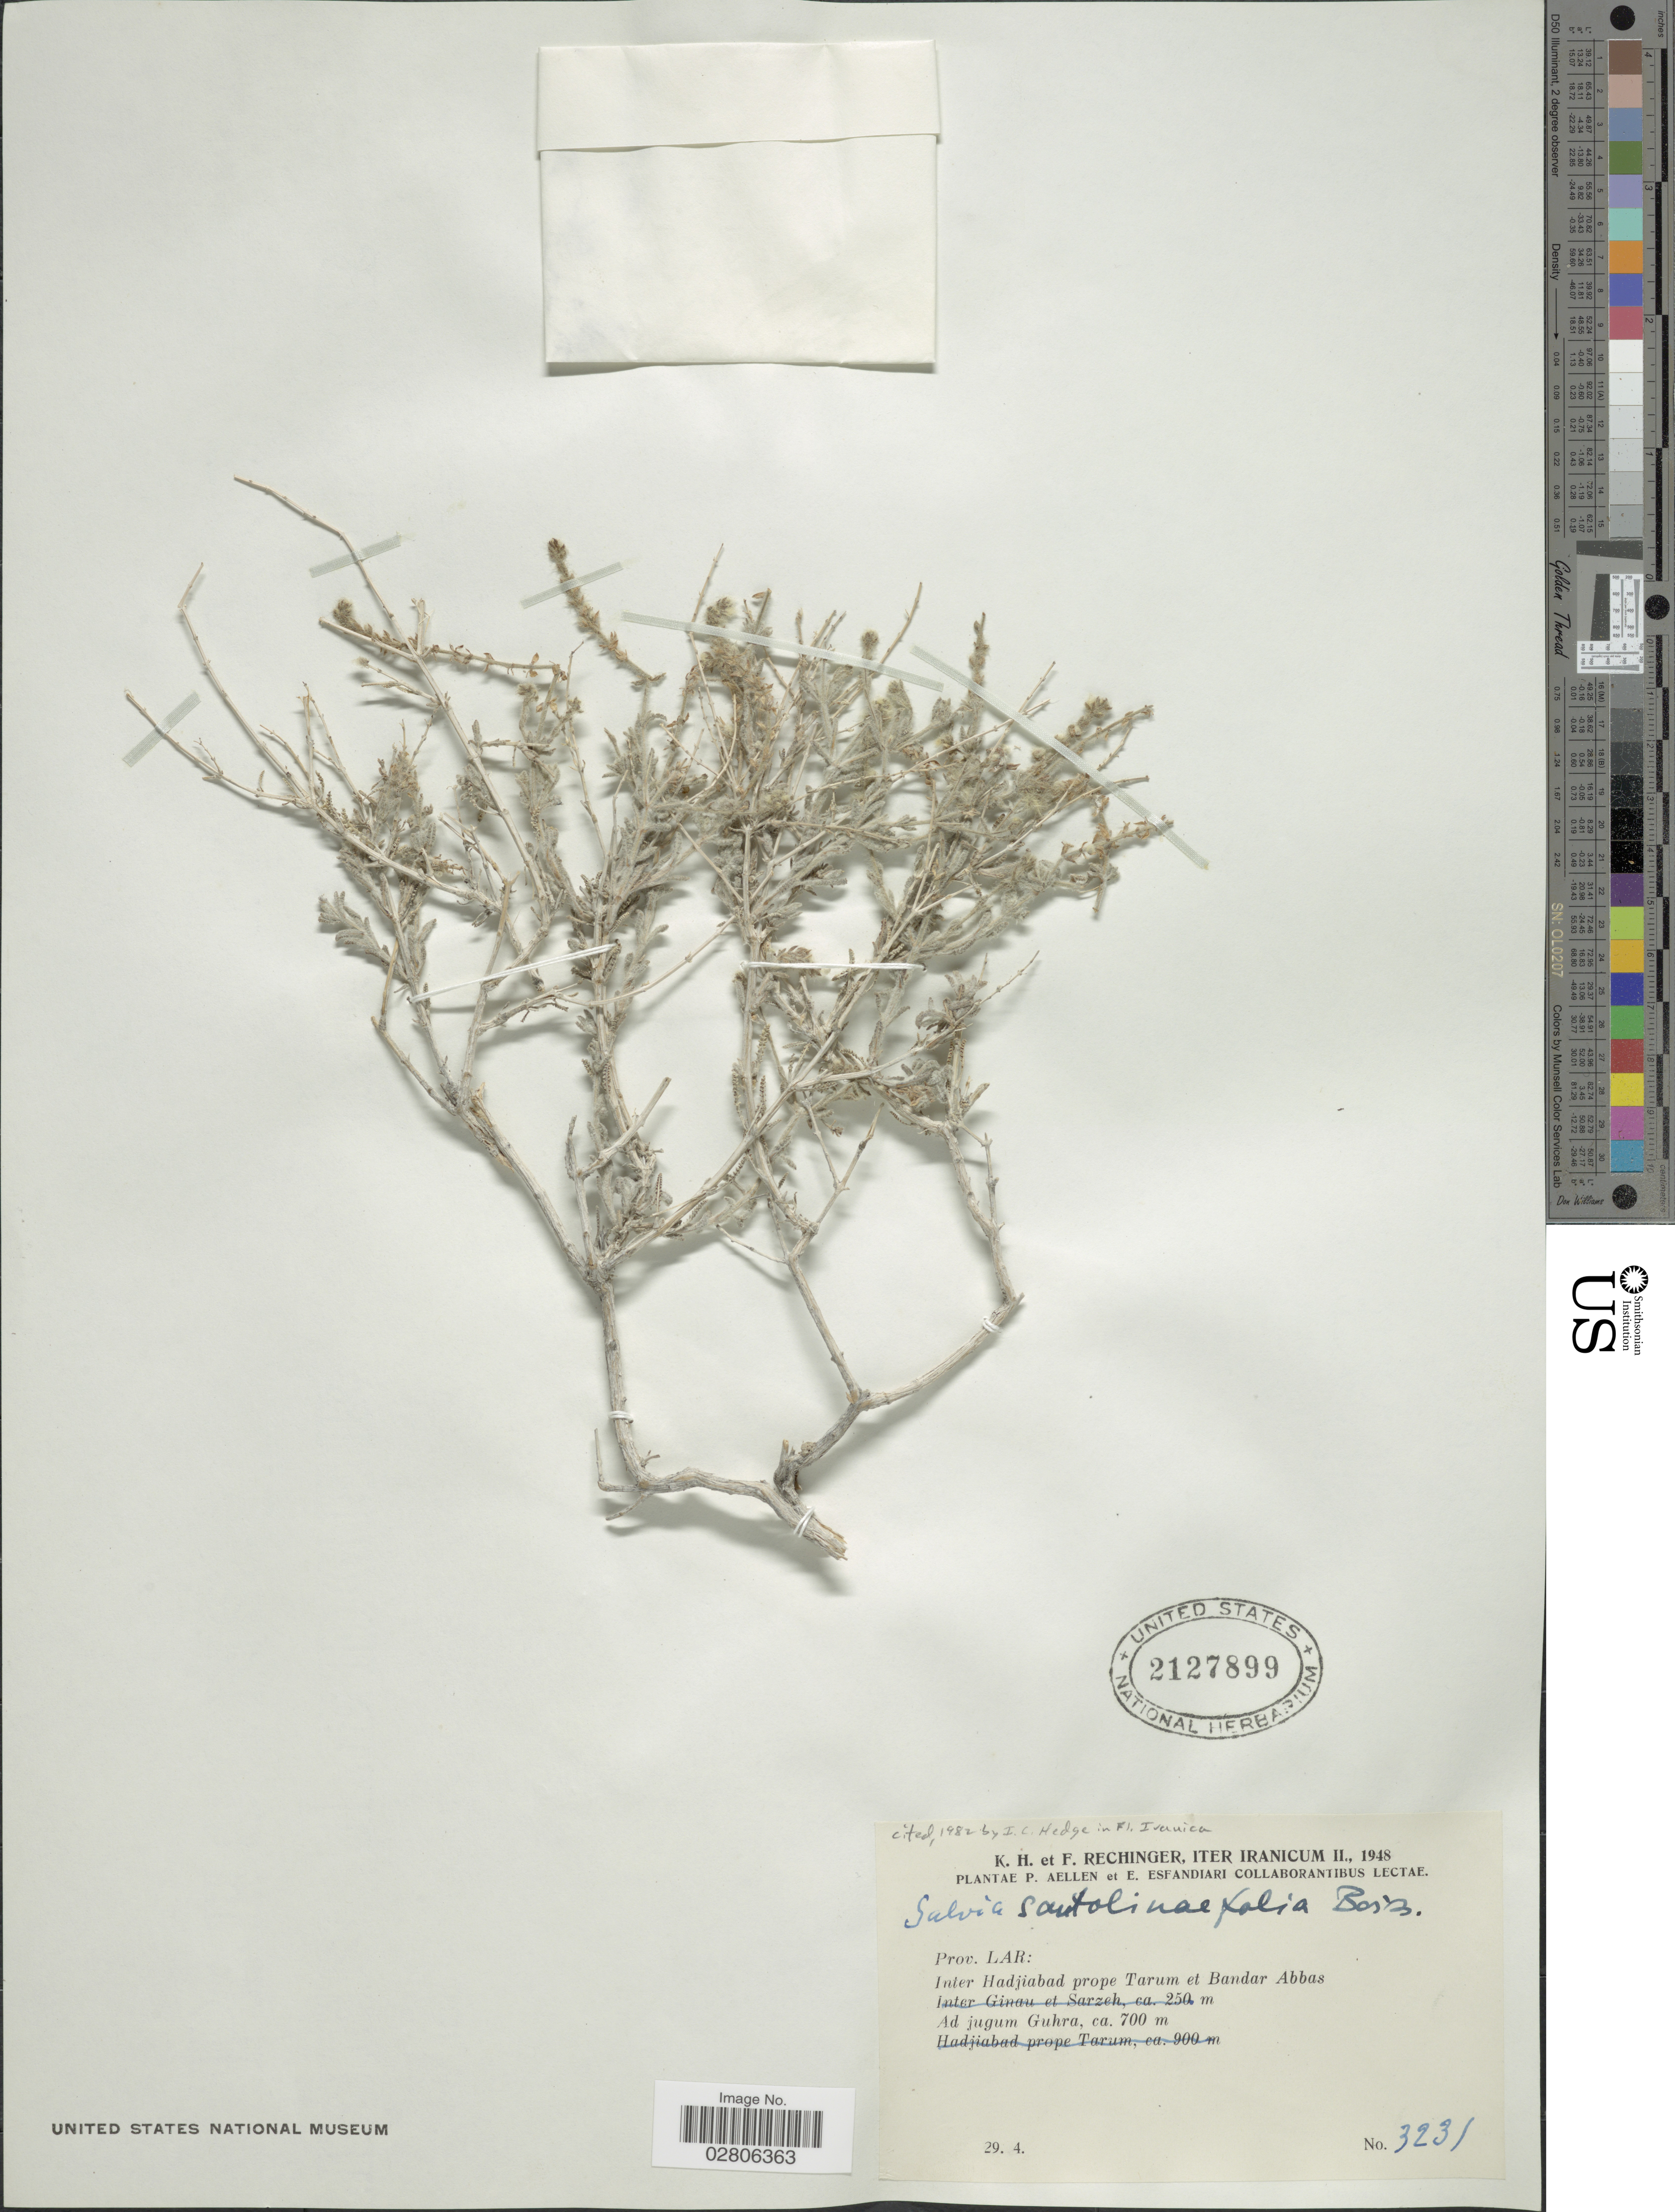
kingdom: Plantae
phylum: Tracheophyta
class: Magnoliopsida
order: Lamiales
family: Lamiaceae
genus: Salvia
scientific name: Salvia santolinifolia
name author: Boiss.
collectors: K. H. Rechinger & F. Rechinger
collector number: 3231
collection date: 1948-04-29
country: Iran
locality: Iter Iranicum II. Prov. Lar: Inter Hadjiabad prope Tarum et Bandar Abbas. Ad jugum Guhra.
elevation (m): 700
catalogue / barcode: US 2127899